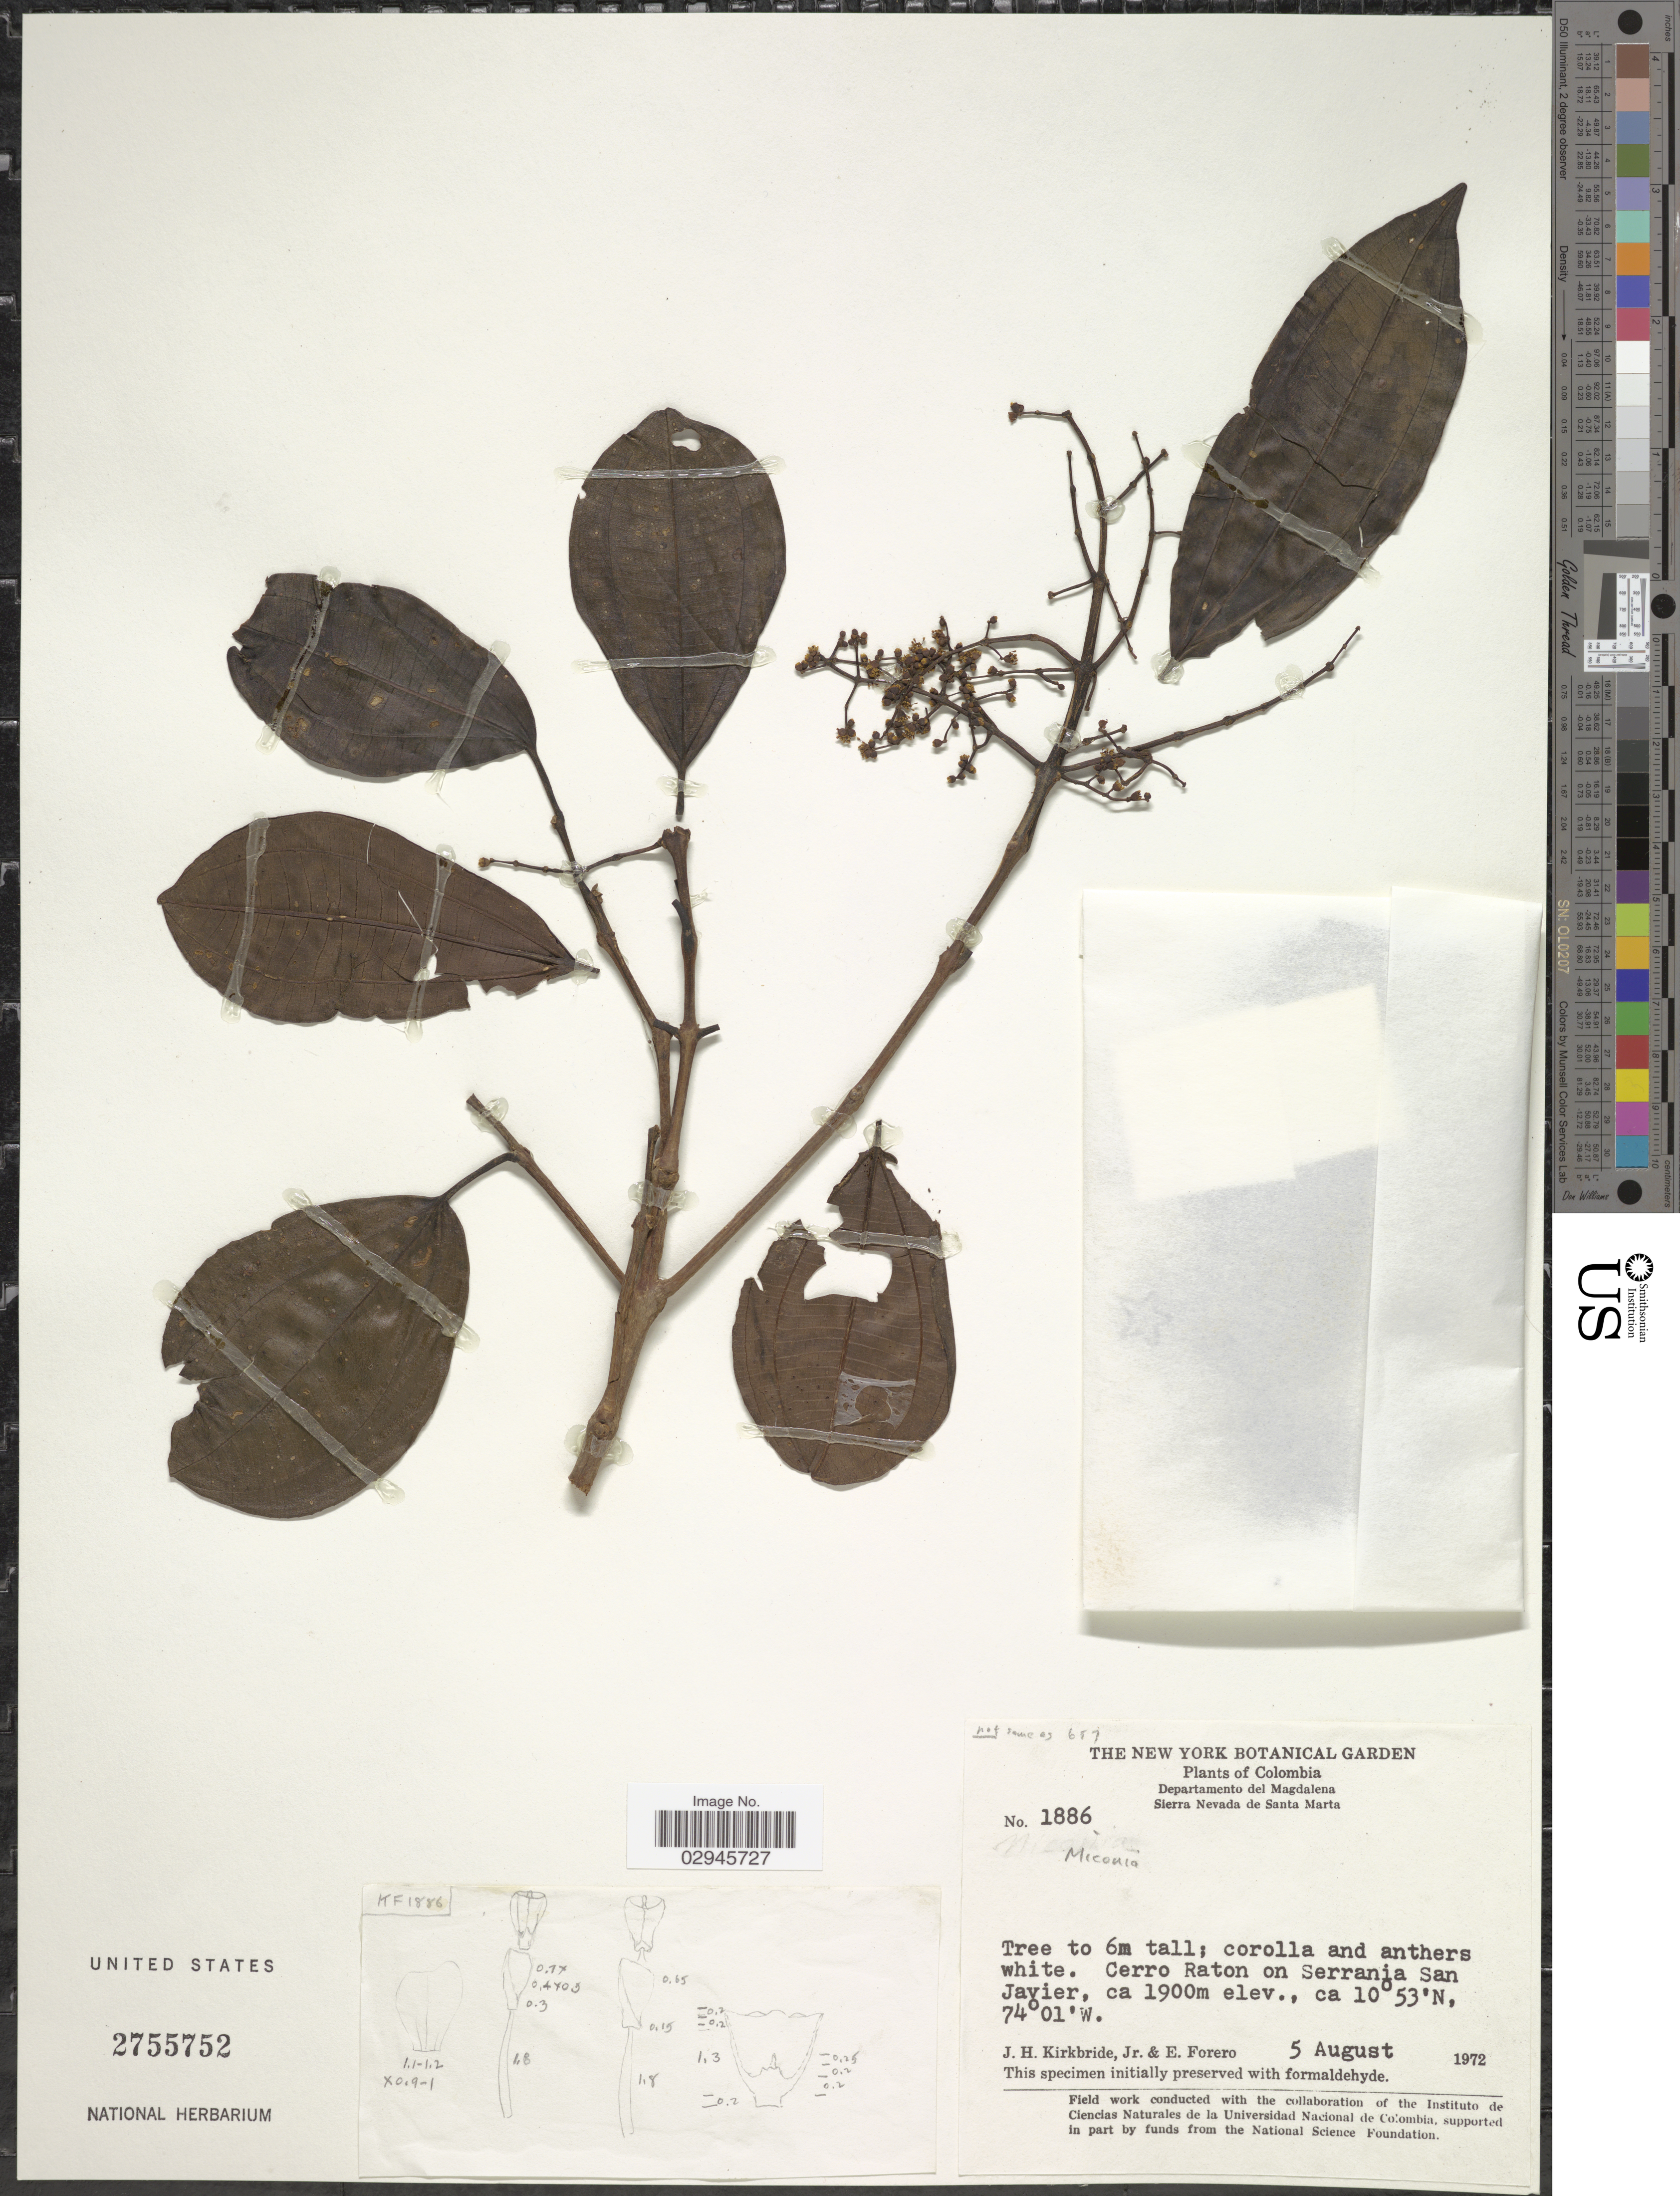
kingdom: Plantae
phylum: Tracheophyta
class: Magnoliopsida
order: Myrtales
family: Melastomataceae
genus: Miconia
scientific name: Miconia sp.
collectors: J. H. Kirkbride & E. Forero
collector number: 1886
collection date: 1972-08-05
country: Colombia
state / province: Magdalena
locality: Departamento del Magdalena. Sierra Nevada de Santa Marta. Cerro Raton on Serrania San Javier.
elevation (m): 1900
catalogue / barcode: US 2755752